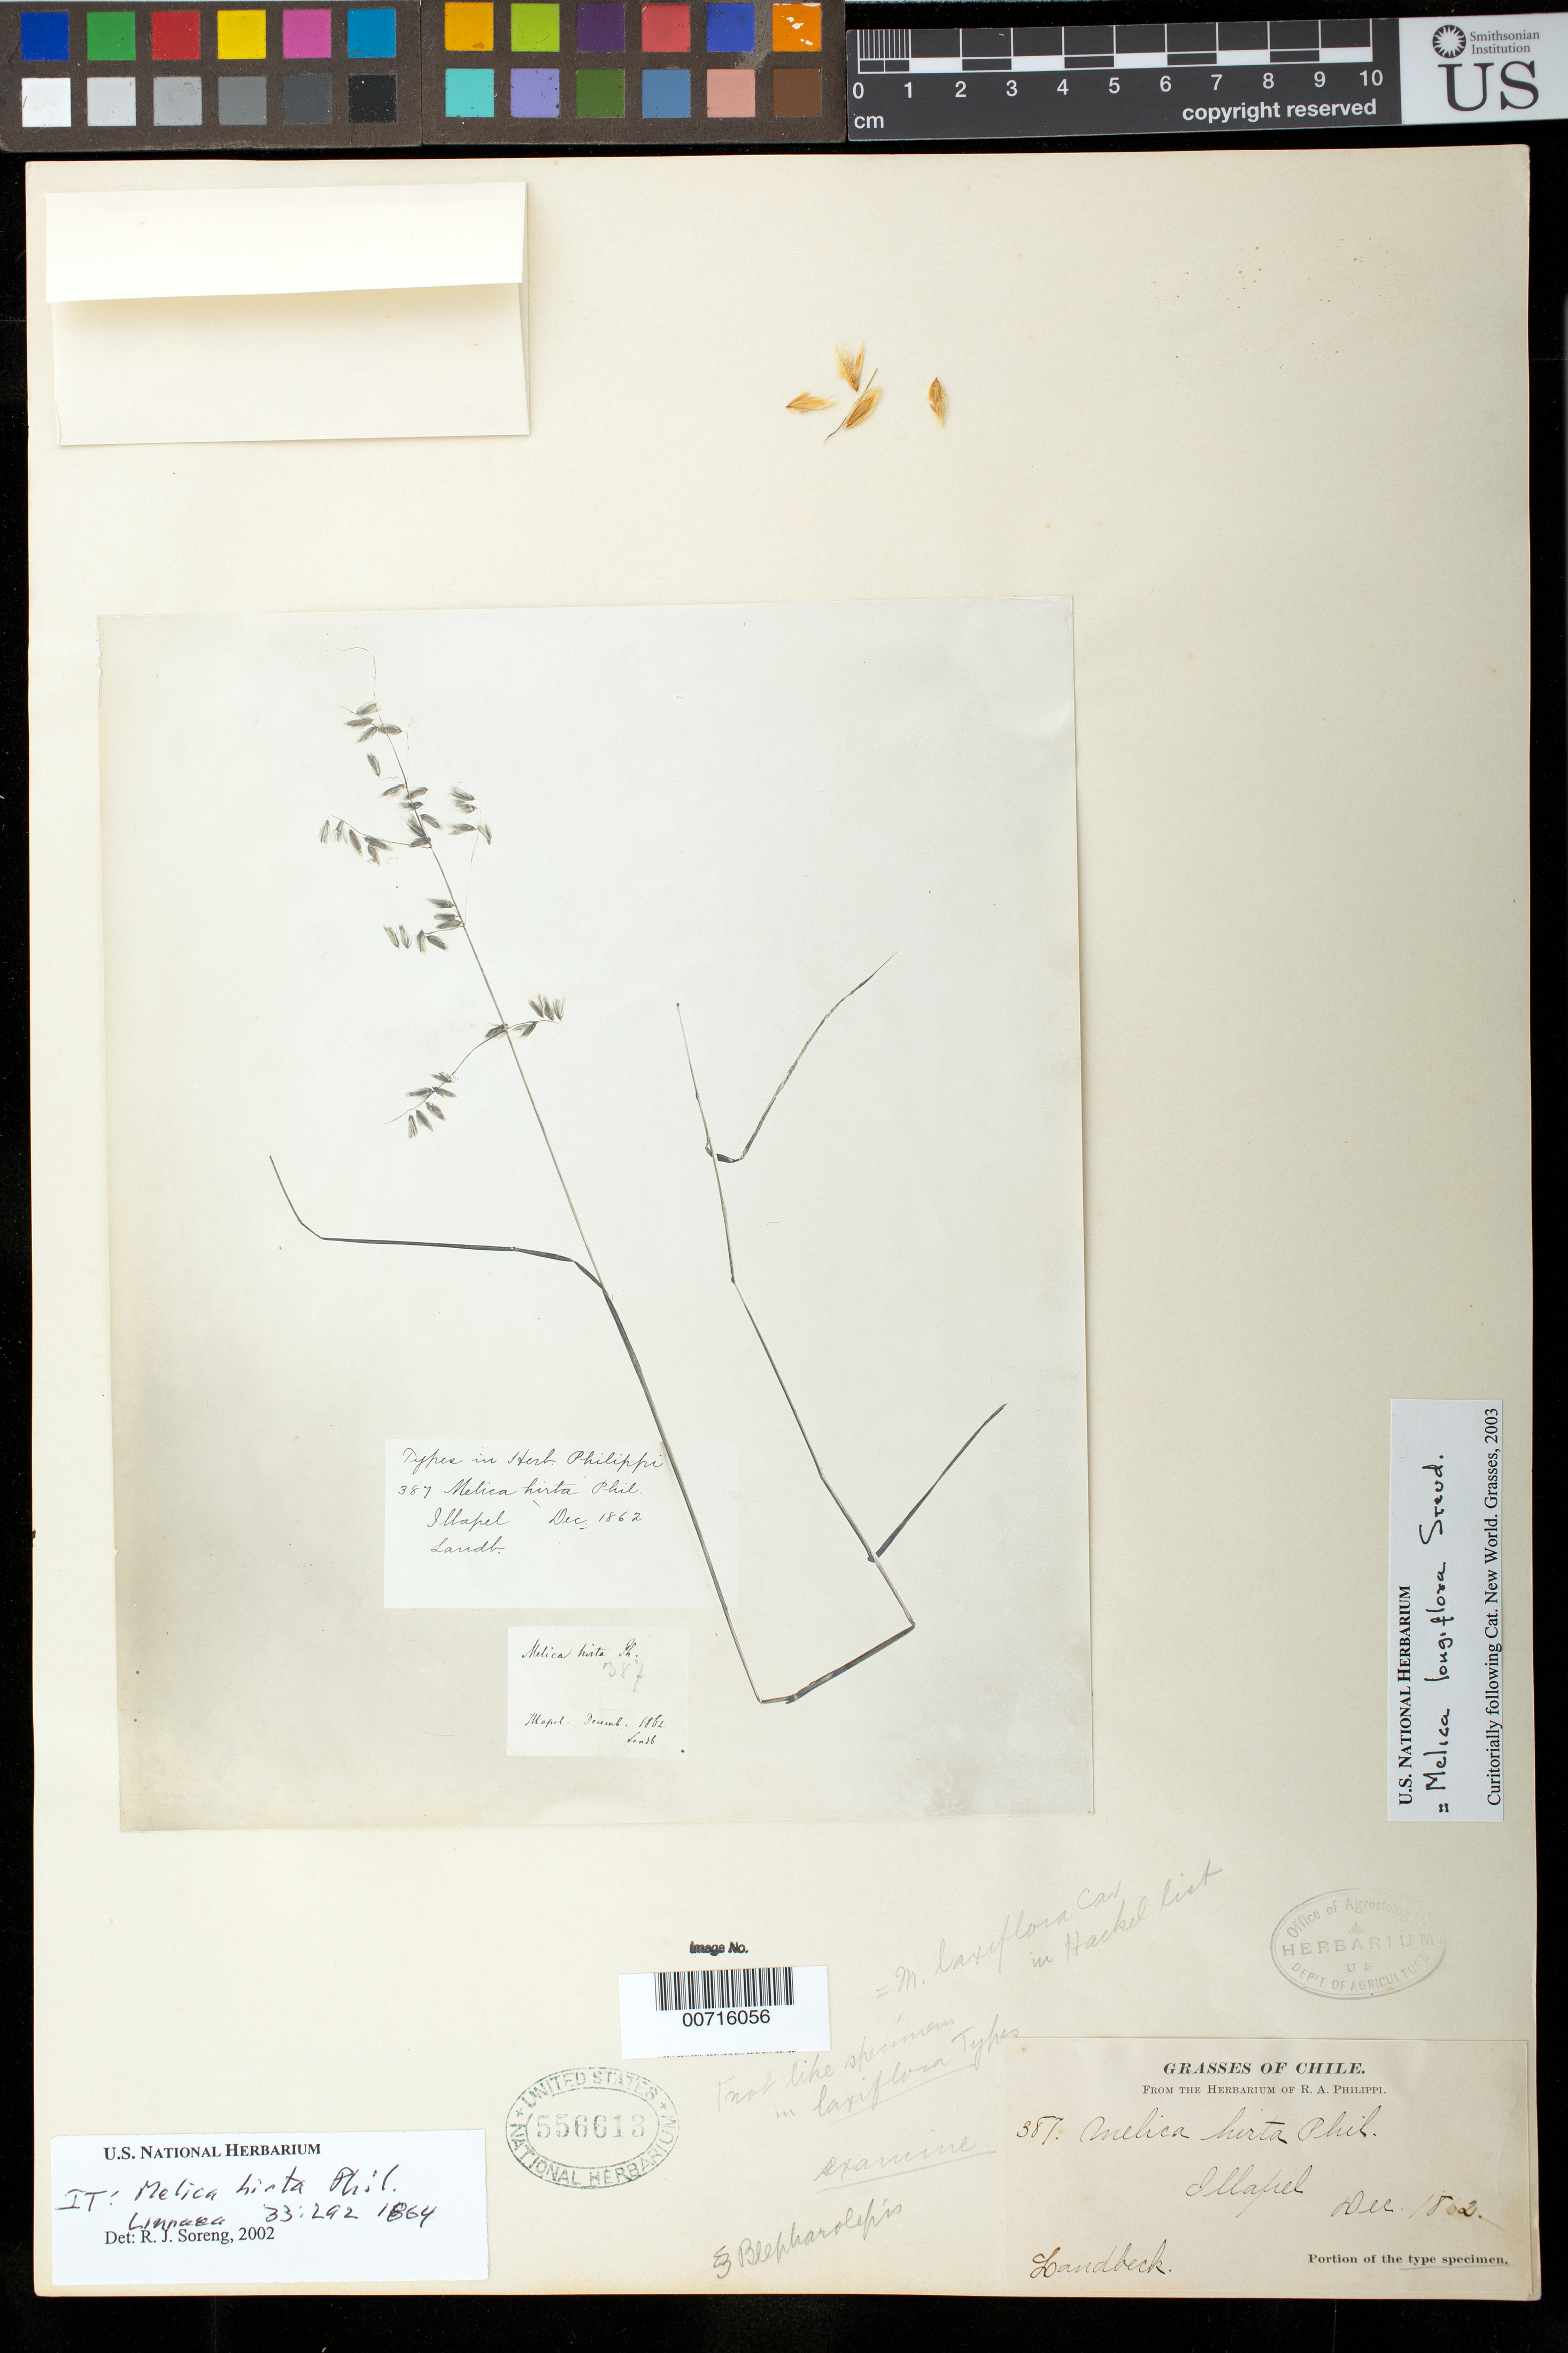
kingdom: Plantae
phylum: Tracheophyta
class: Liliopsida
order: Poales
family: Poaceae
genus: Melica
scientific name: Melica hirta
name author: Phil.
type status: Isotype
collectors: C. Landbeck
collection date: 1862-12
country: Chile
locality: Illapel.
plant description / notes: Photograph and fragmentary material of type specimen ex herb. R.A. Philippi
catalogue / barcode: US 556613